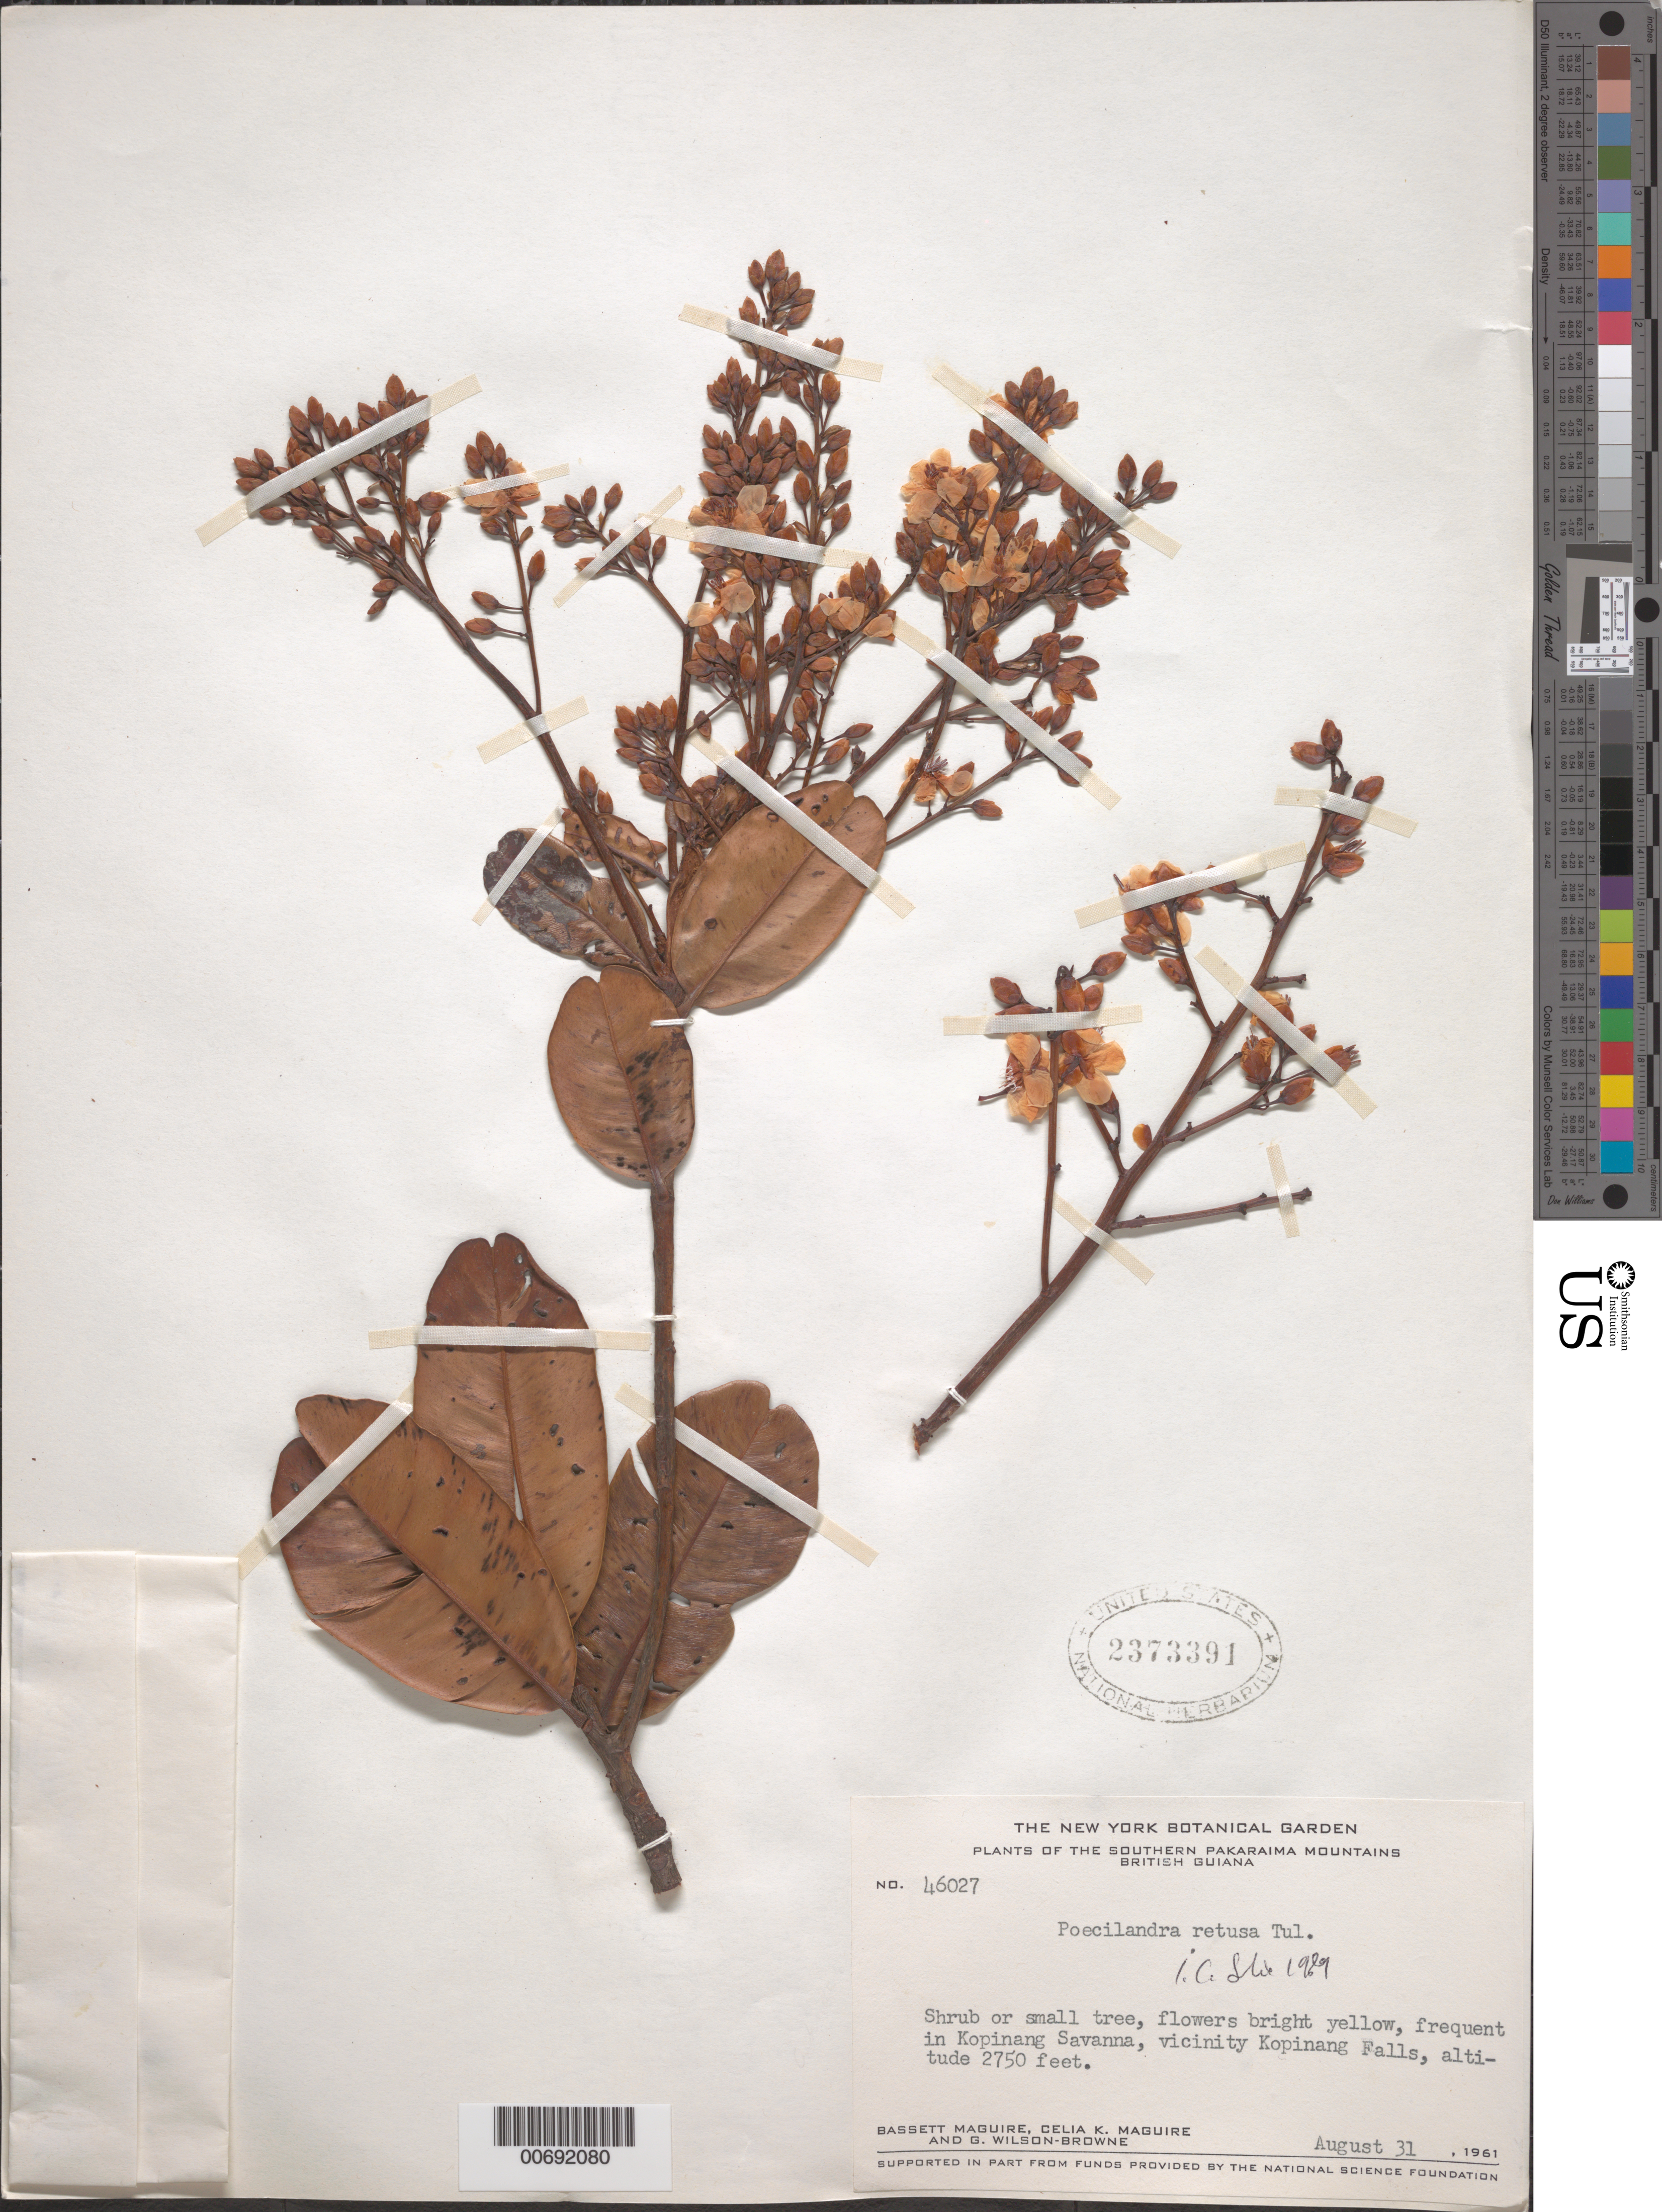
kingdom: Plantae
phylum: Tracheophyta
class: Magnoliopsida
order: Malpighiales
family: Ochnaceae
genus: Poecilandra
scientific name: Poecilandra retusa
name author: Tul.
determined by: Sastre, C. H. L.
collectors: B. Maguire, C. K. Maguire & G. Wilson-Browne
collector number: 46027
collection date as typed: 31-Aug-61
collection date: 1961-08-31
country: Guyana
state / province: Potaro-Siparuni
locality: Kopinang Savanna, vic. of Kopinang Falls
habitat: Savanna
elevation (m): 838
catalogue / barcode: US 2373391